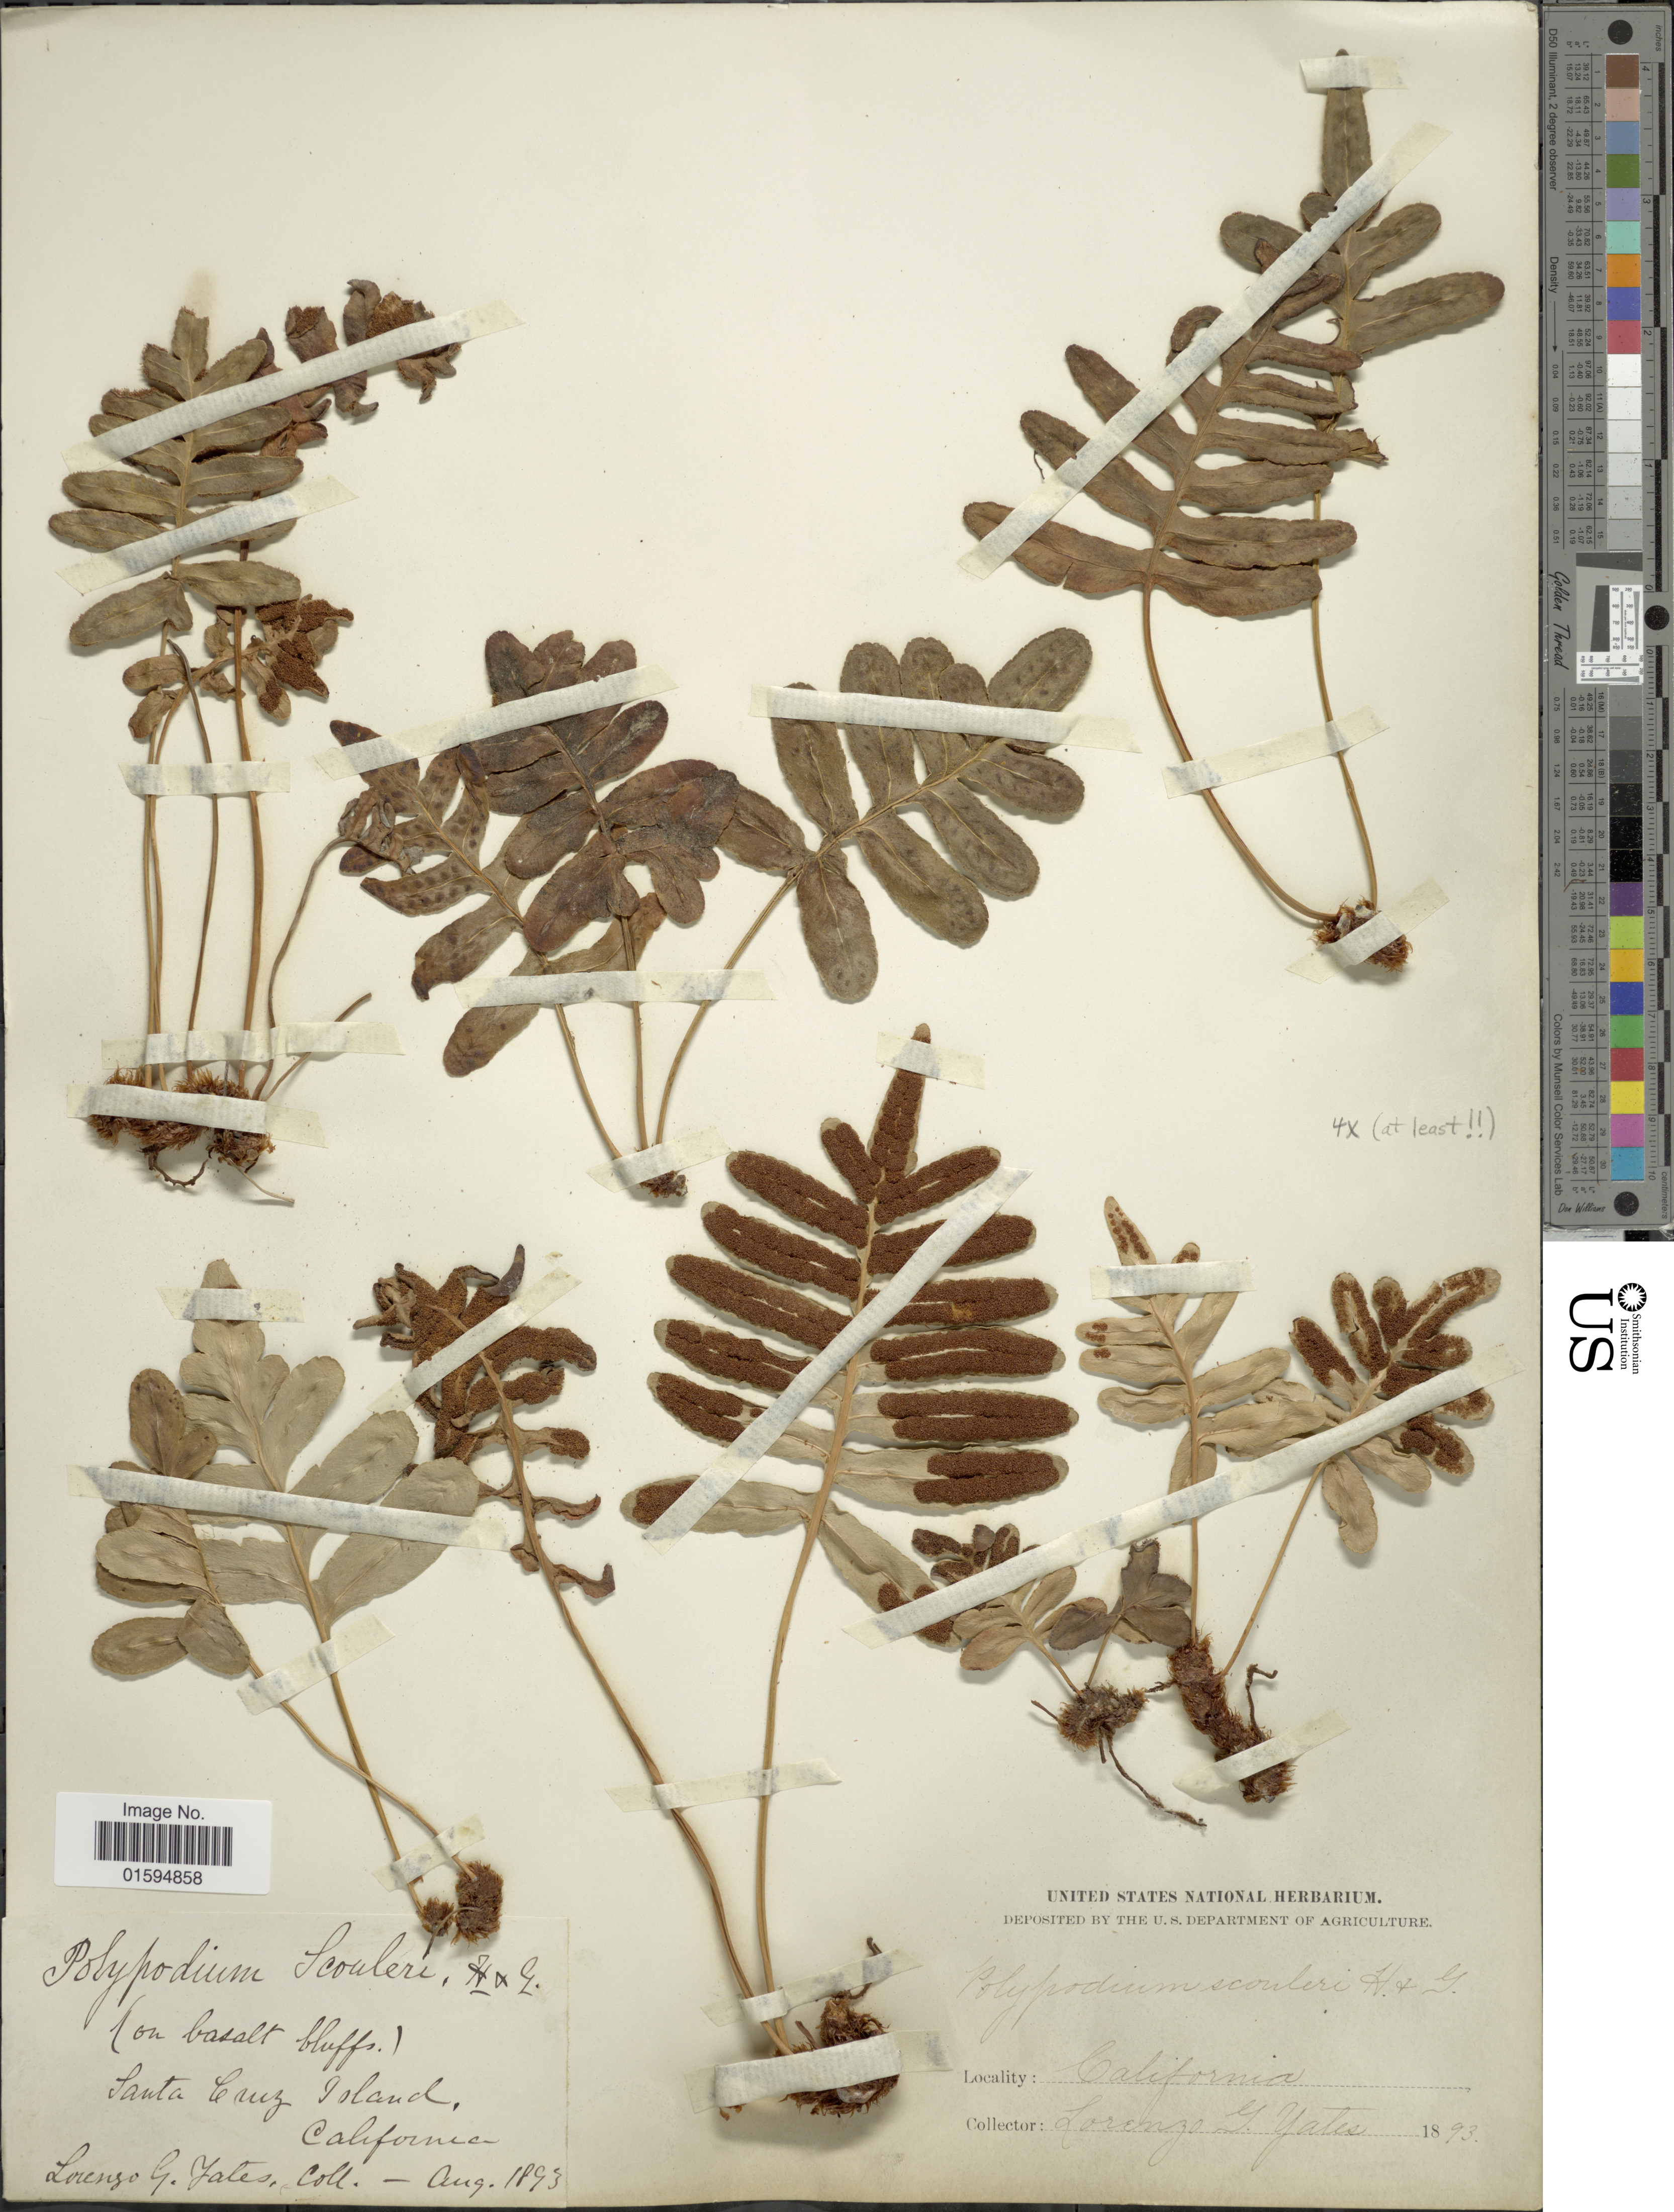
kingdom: Plantae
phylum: Tracheophyta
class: Polypodiopsida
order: Polypodiales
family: Polypodiaceae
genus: Polypodium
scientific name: Polypodium scouleri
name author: Hook. & Grev.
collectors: L. G. Yates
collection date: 1893-08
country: United States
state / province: California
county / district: Santa Barbara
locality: Santa Cruz Island